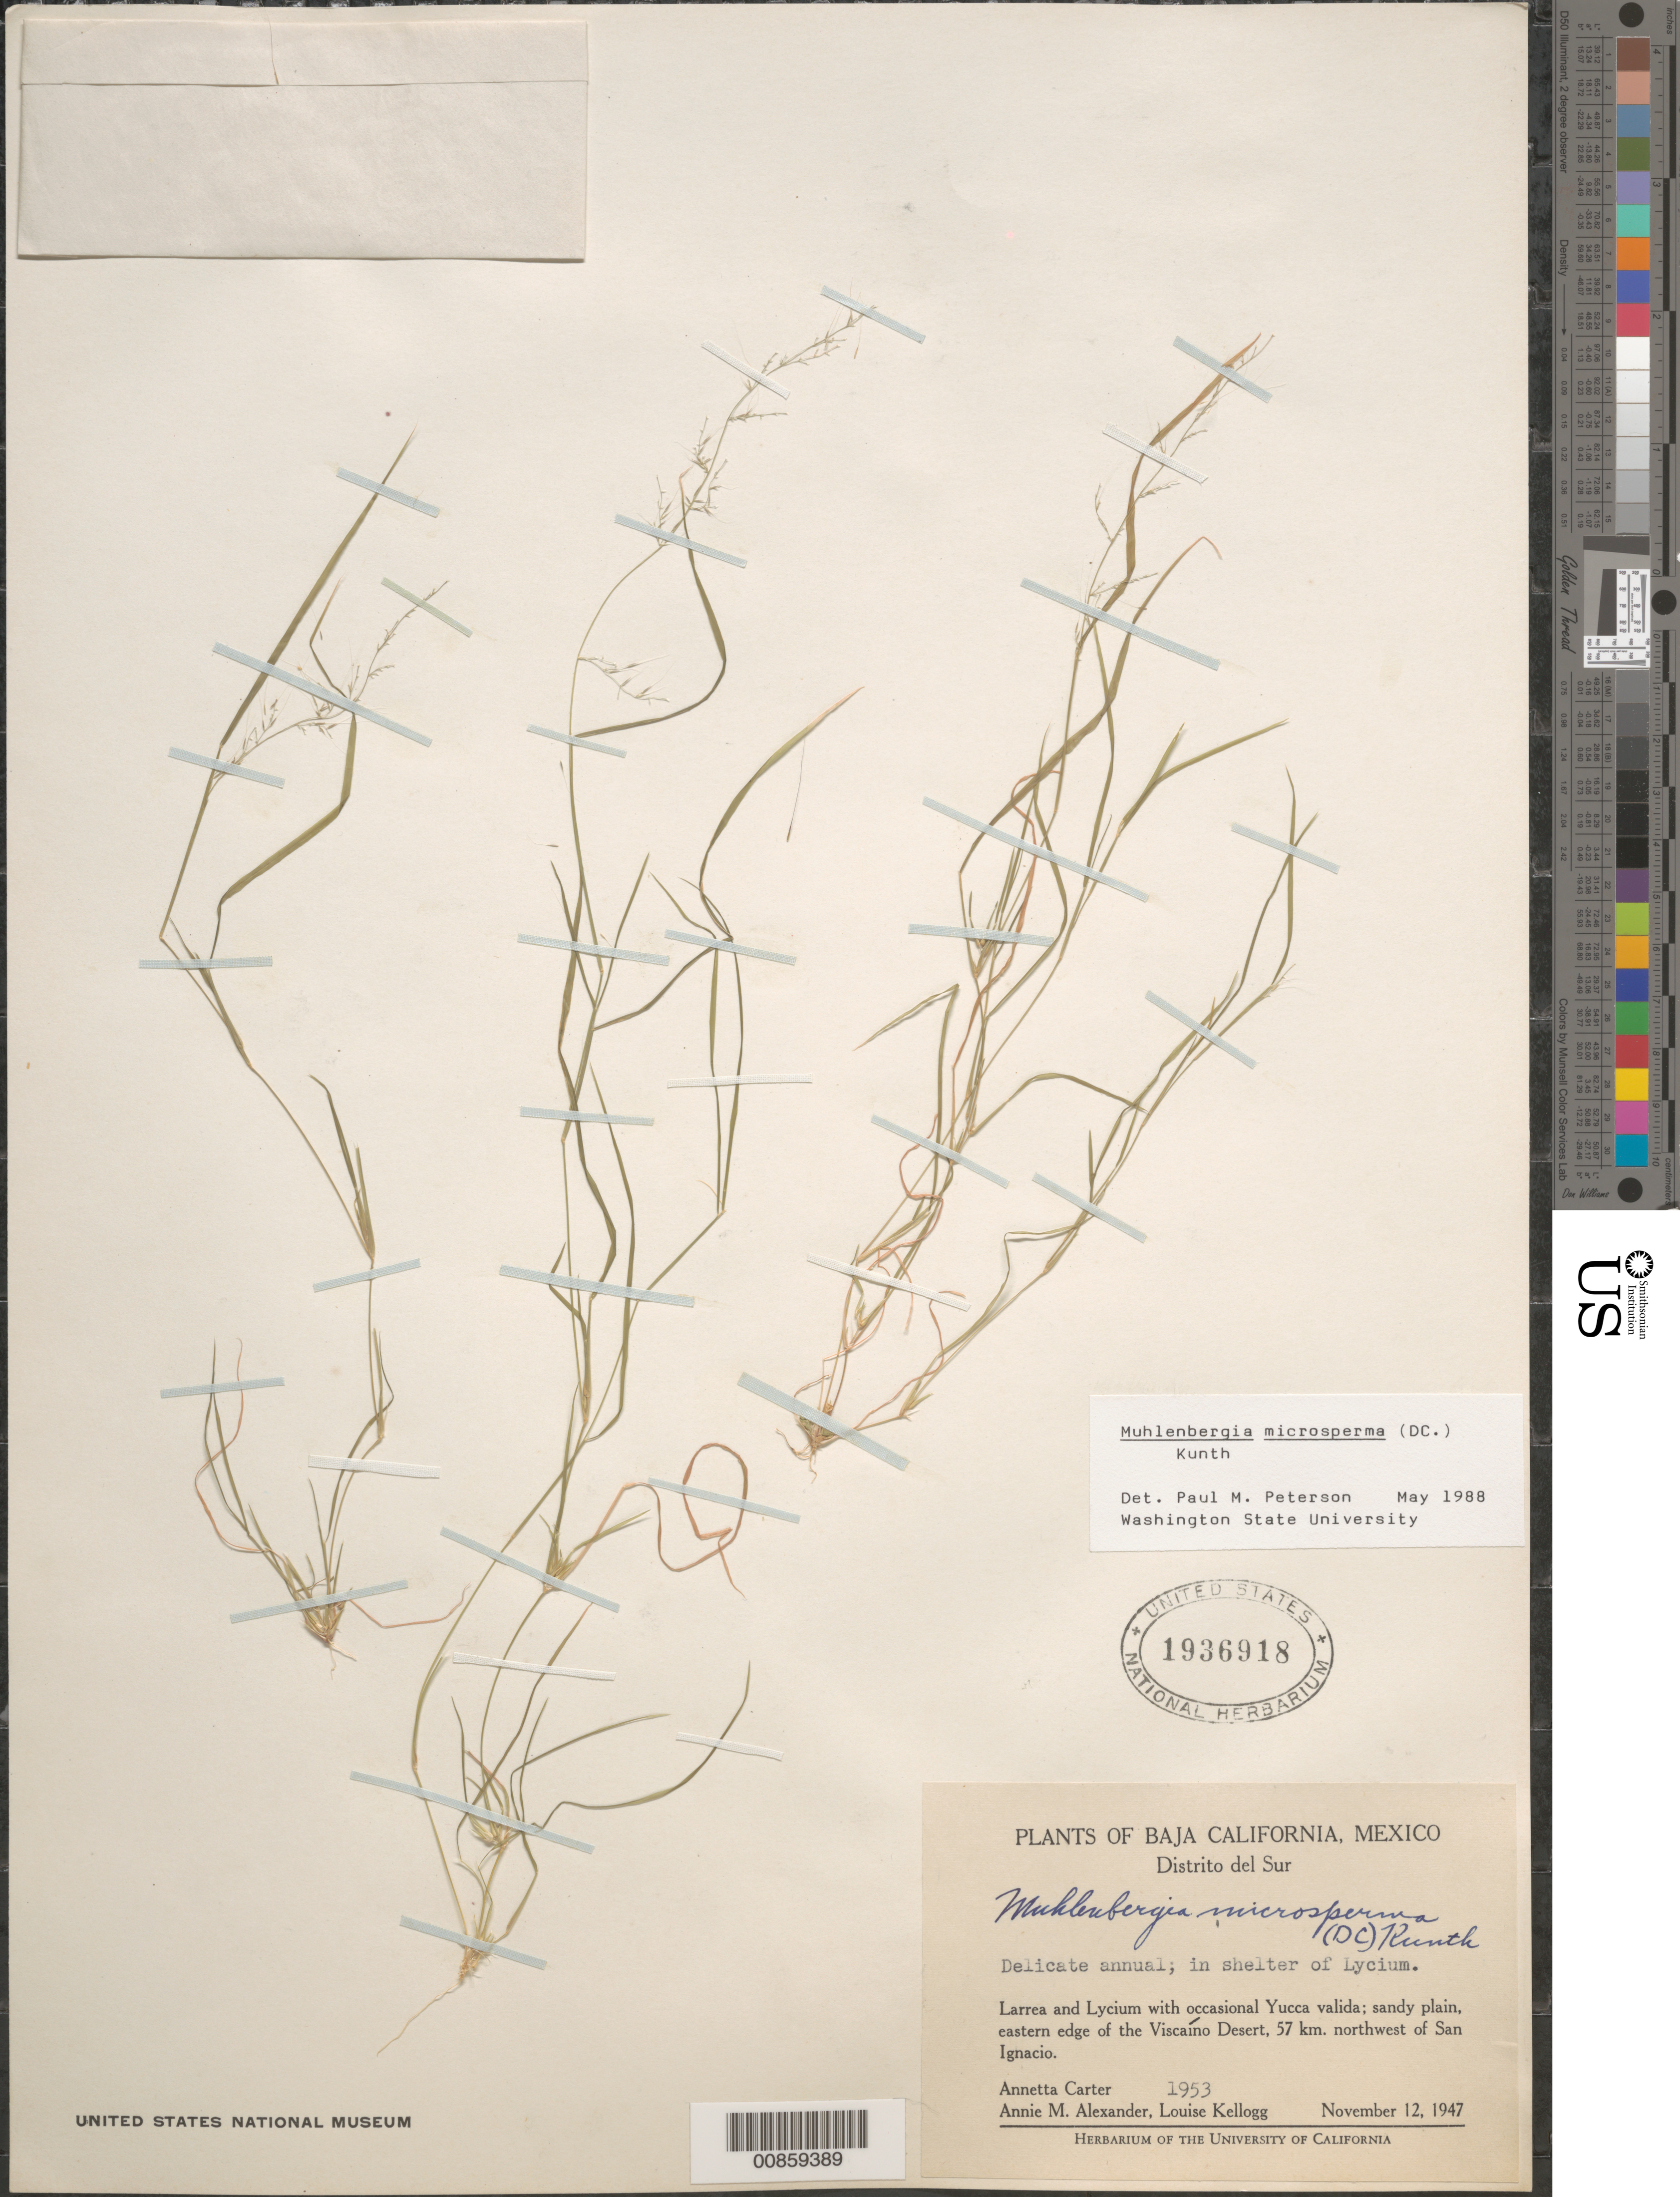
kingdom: Plantae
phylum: Tracheophyta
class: Liliopsida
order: Poales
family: Poaceae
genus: Muhlenbergia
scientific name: Muhlenbergia microsperma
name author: (DC.) Kunth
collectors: A. M. Carter, A. M. Alexander & L. Kellogg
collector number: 1953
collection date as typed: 12 Nov 1947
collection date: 1947-11-12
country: Mexico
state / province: Baja California Norte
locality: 57 km NW of San Ignacio, B.C.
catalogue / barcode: US 1936918